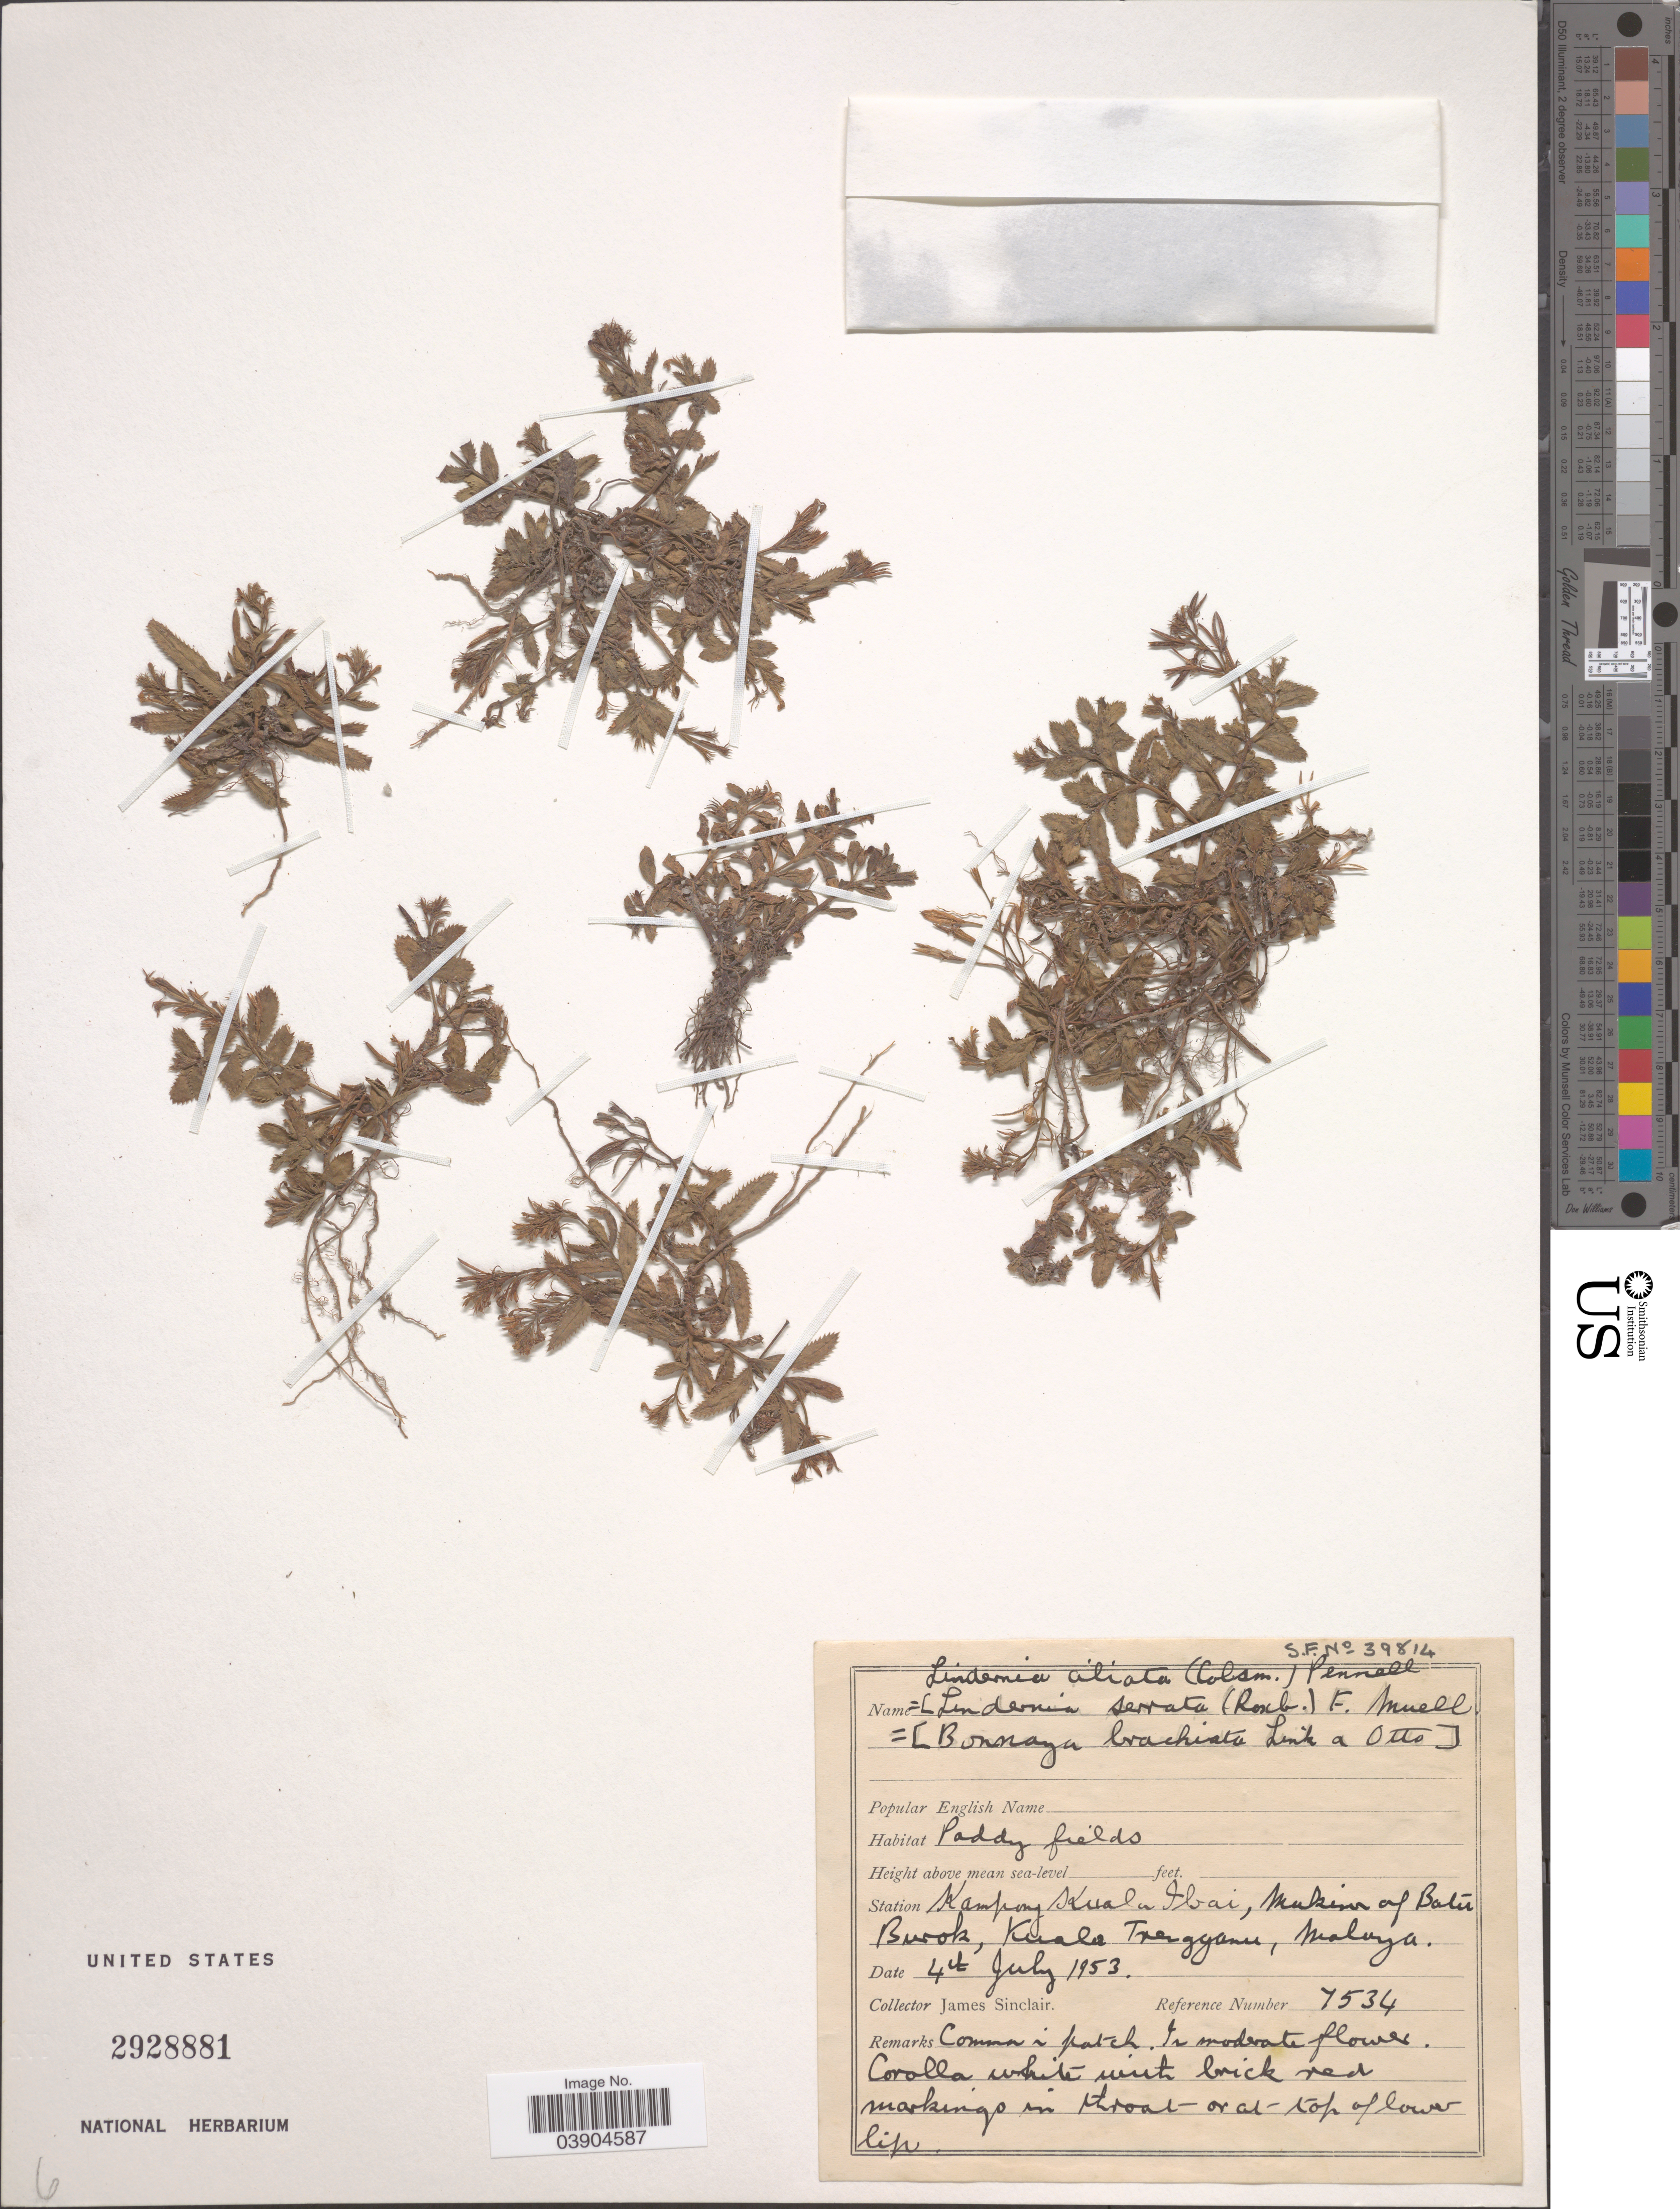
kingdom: Plantae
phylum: Tracheophyta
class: Magnoliopsida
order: Lamiales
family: Linderniaceae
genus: Lindernia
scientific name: Lindernia ciliata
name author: (Colsm.) Pennell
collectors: J. Sinclair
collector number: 7534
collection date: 1953-07-04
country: Malaysia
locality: Station Kampong Kuala Ibai, Makin [interpreted] of Batu Burok, Kuala Trengganu, Malaya.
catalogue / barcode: US 2928881